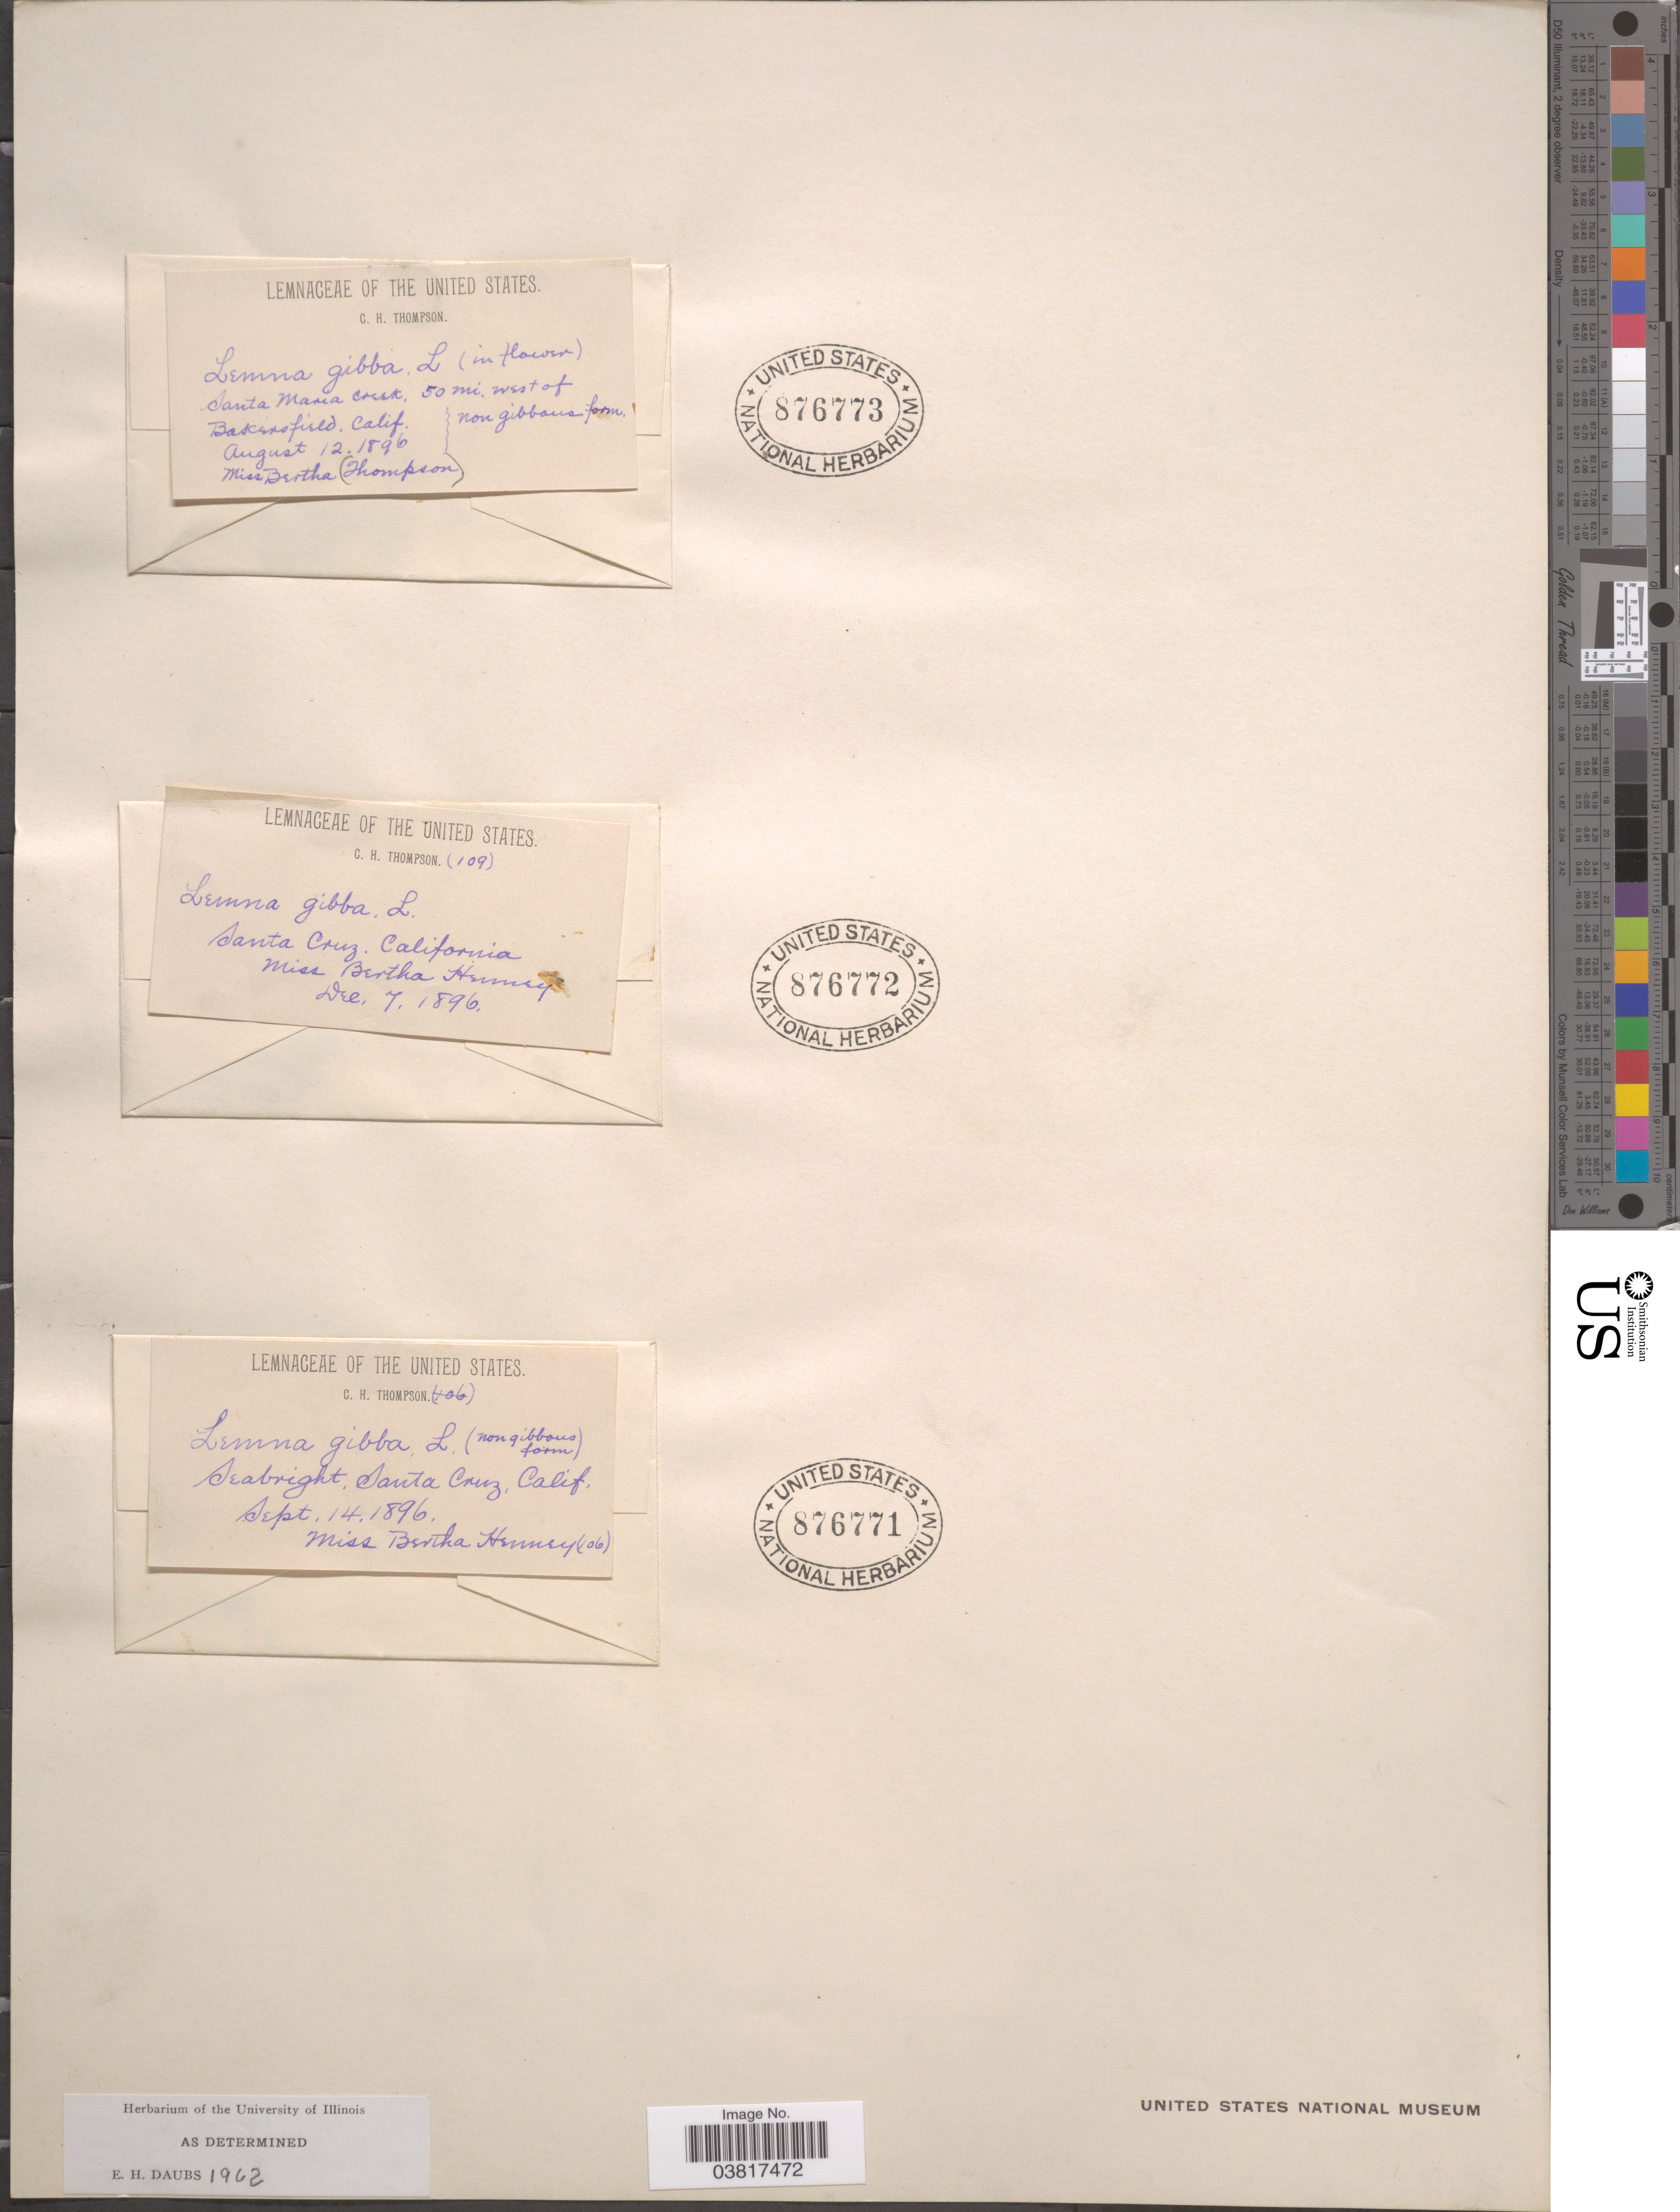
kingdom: Plantae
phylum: Tracheophyta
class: Liliopsida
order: Alismatales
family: Araceae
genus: Lemna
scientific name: Lemna gibba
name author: L.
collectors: Miss Bertha Henney & Thompson, --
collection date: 1896-08-12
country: United States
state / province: California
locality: Santa Maria Creek, 50 mi. west of Bakersfield.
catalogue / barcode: US 876773